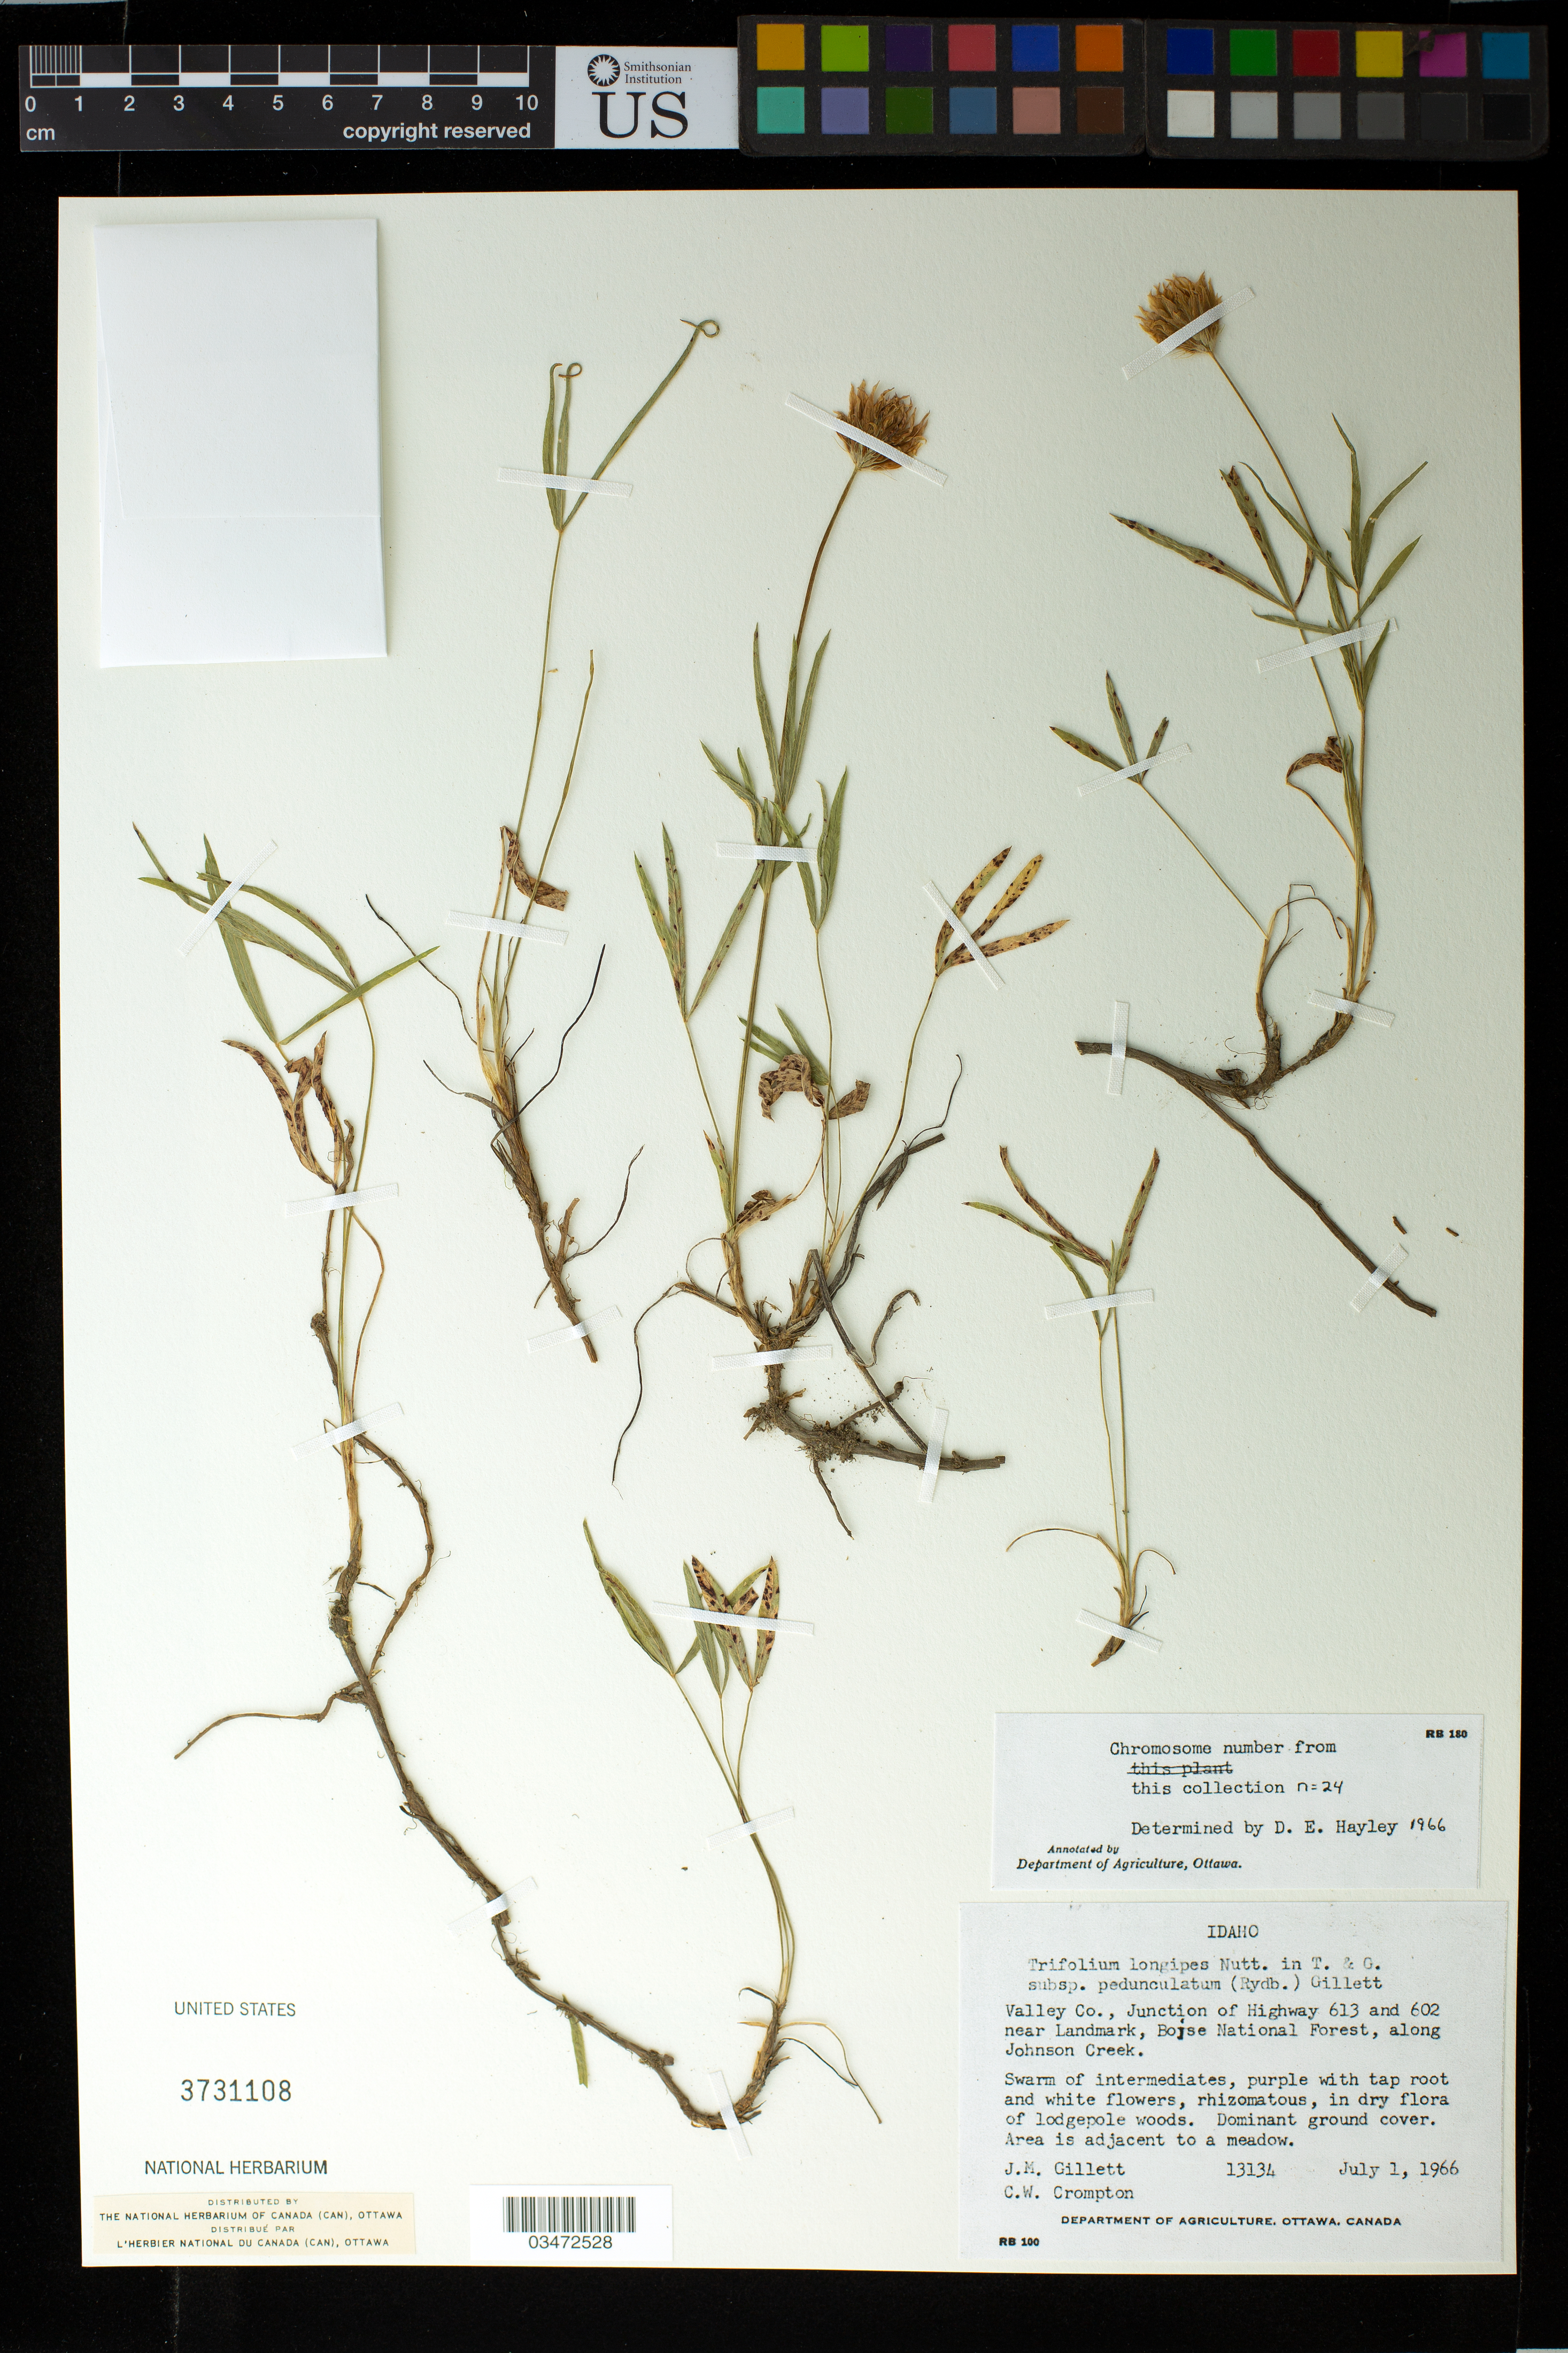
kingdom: Plantae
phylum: Tracheophyta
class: Magnoliopsida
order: Fabales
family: Fabaceae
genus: Trifolium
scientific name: Trifolium longipes subsp. pedunculatum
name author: (Rydb.) J.M. Gillett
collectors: J. Gillett & C. W. Crompton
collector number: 13134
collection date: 1966-07-01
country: United States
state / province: Idaho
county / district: Valley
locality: Junction of Highway 613 and 602 near Landmark, Bojse National Forest, along Johnson Creek.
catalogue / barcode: US 3731108